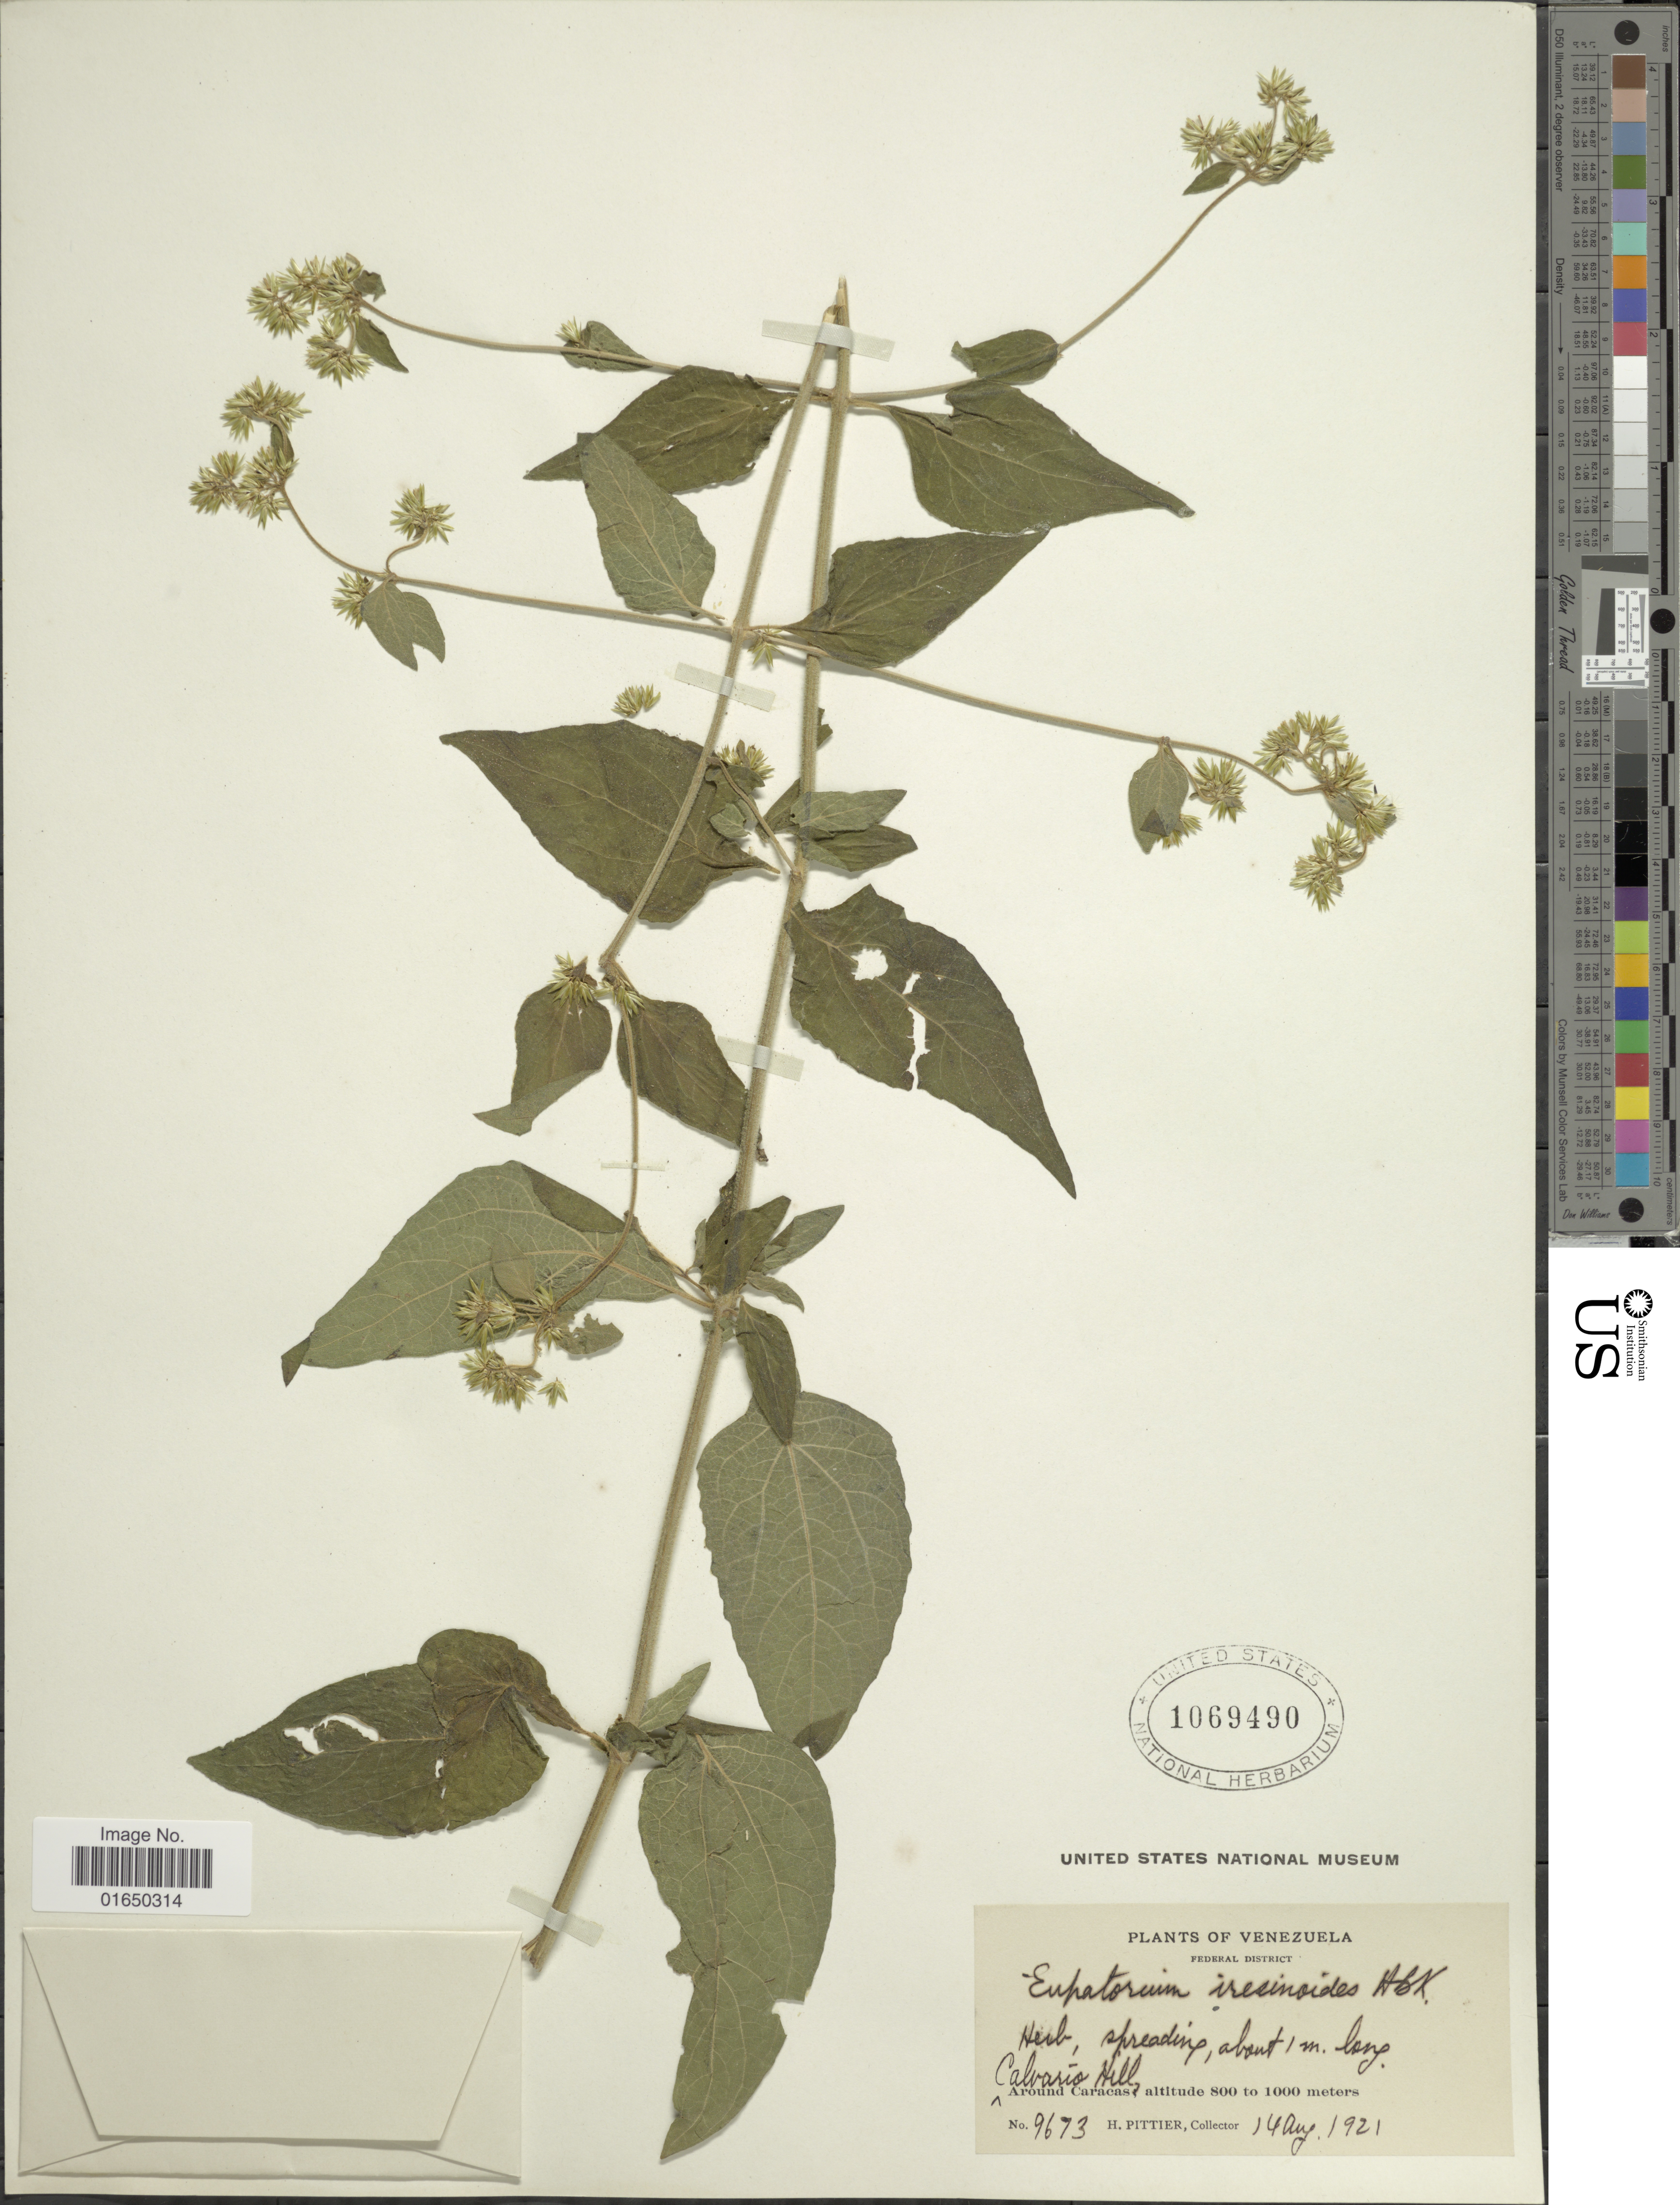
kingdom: Plantae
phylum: Tracheophyta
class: Magnoliopsida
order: Asterales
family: Asteraceae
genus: Condylidium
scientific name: Condylidium iresinoides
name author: (Kunth) R.M. King & H. Rob.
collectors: H. F. Pittier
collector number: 9673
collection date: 1921-08-14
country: Venezuela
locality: Federal District, Calvario Hill, Around Caracas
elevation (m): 800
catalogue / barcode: US 1069490